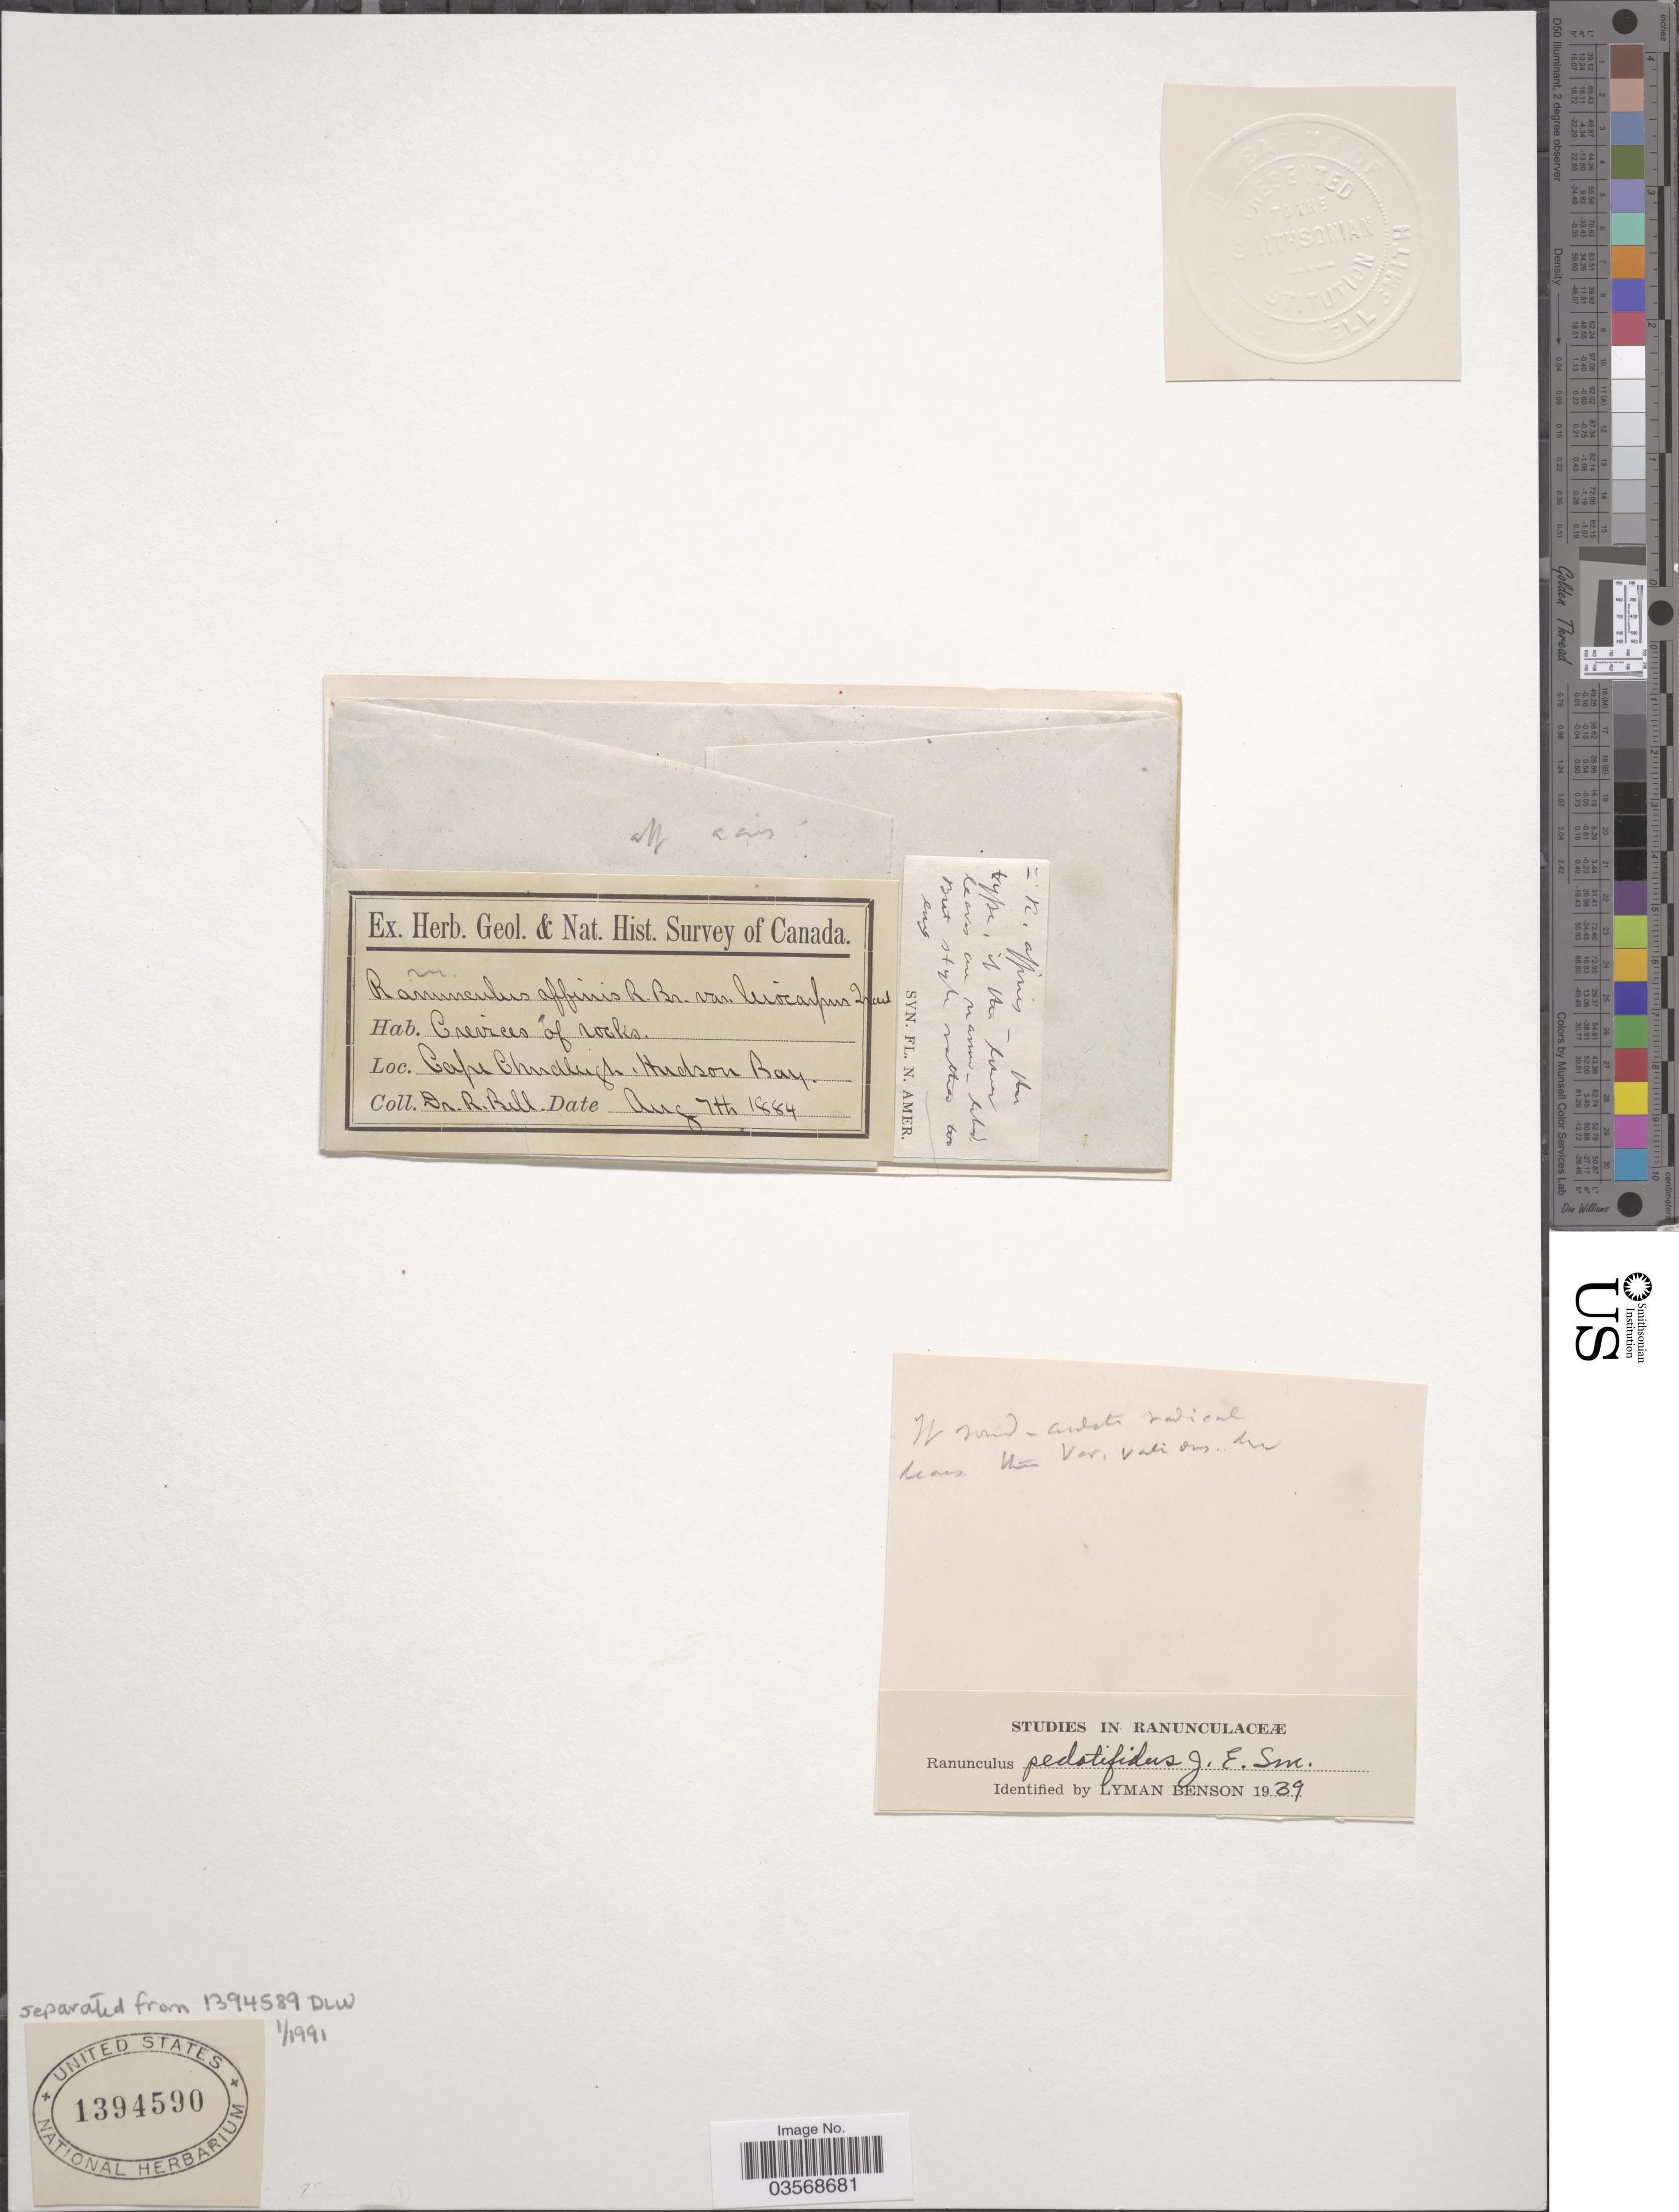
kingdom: Plantae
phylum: Tracheophyta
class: Magnoliopsida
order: Ranunculales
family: Ranunculaceae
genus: Ranunculus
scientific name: Ranunculus pedatifidus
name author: Sm.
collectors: C. R. Bell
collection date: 1884-08-07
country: Canada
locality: Cape Chudleigh, Hudson Bay.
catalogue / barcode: US 1394590